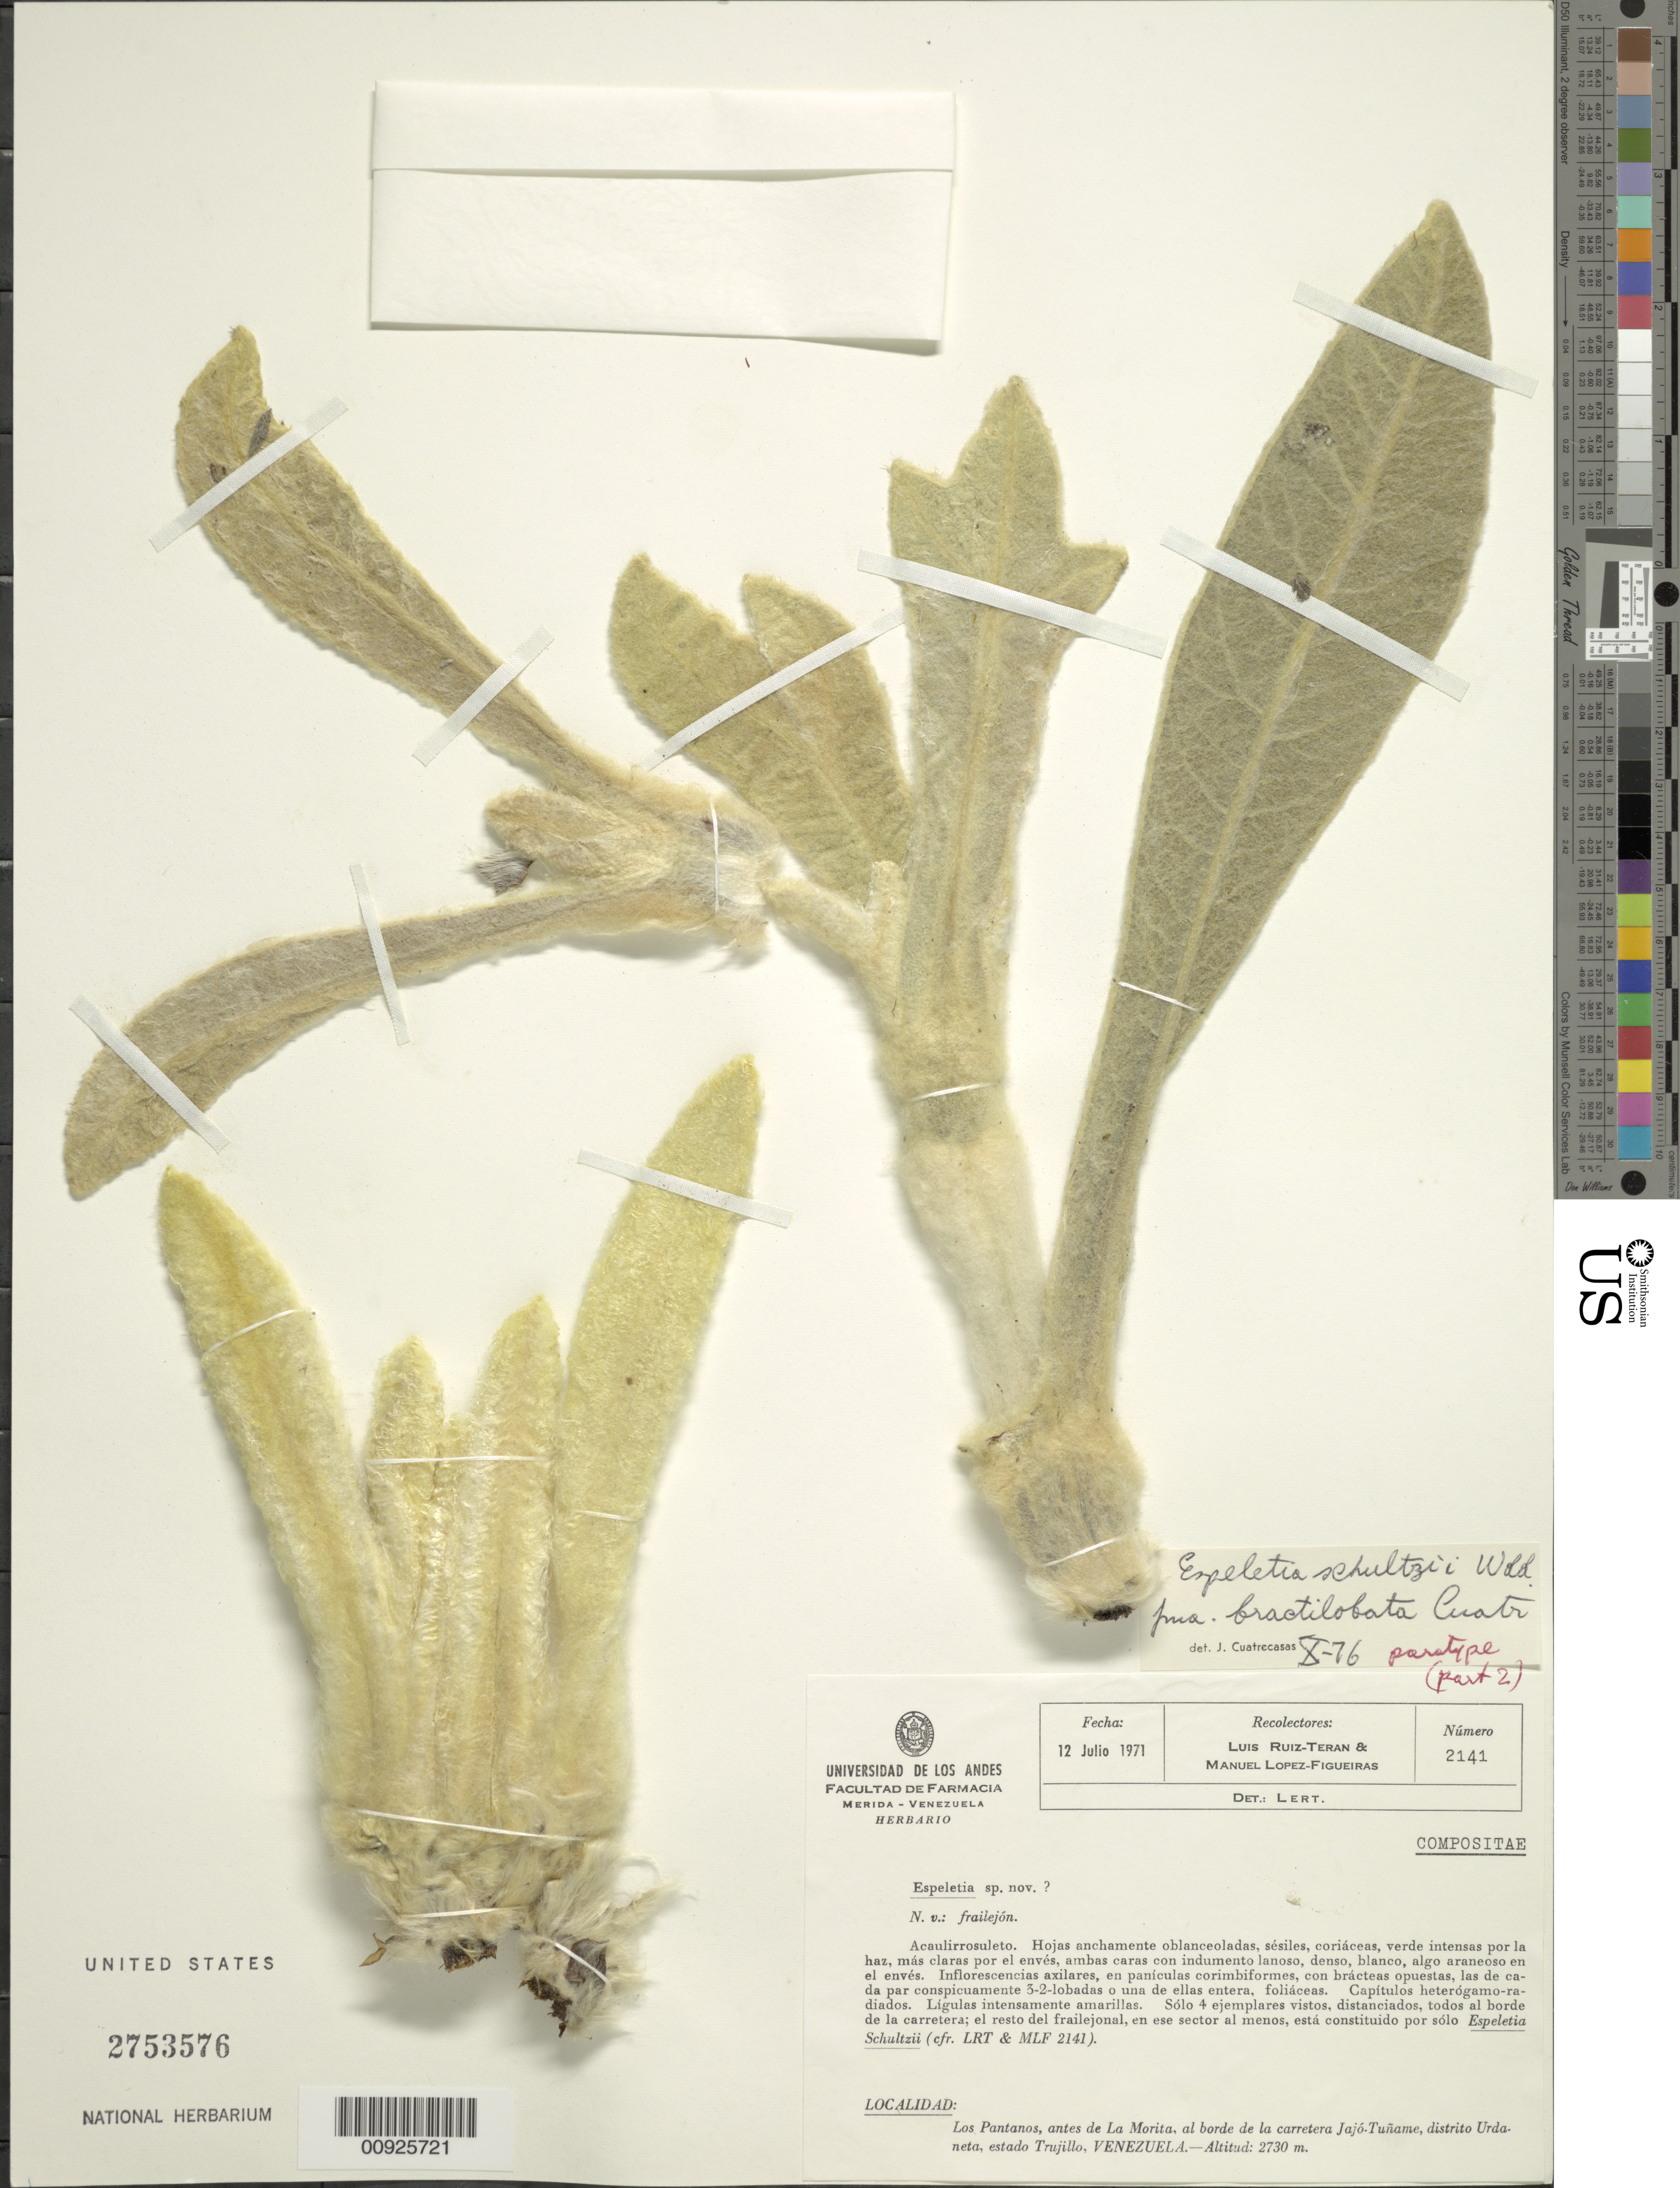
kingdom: Plantae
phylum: Tracheophyta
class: Magnoliopsida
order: Asterales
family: Asteraceae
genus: Espeletia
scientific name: Espeletia schultzii var. bractilobata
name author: Cuatrec.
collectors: L. E. Ruíz-Terán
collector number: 2141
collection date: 1971-07-12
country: Venezuela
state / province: Trujillo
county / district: Urdaneta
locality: Los Pantanos, antes de la Morita, al borde de la carretera Jajó-Tuñame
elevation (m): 2730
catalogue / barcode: US 2753576